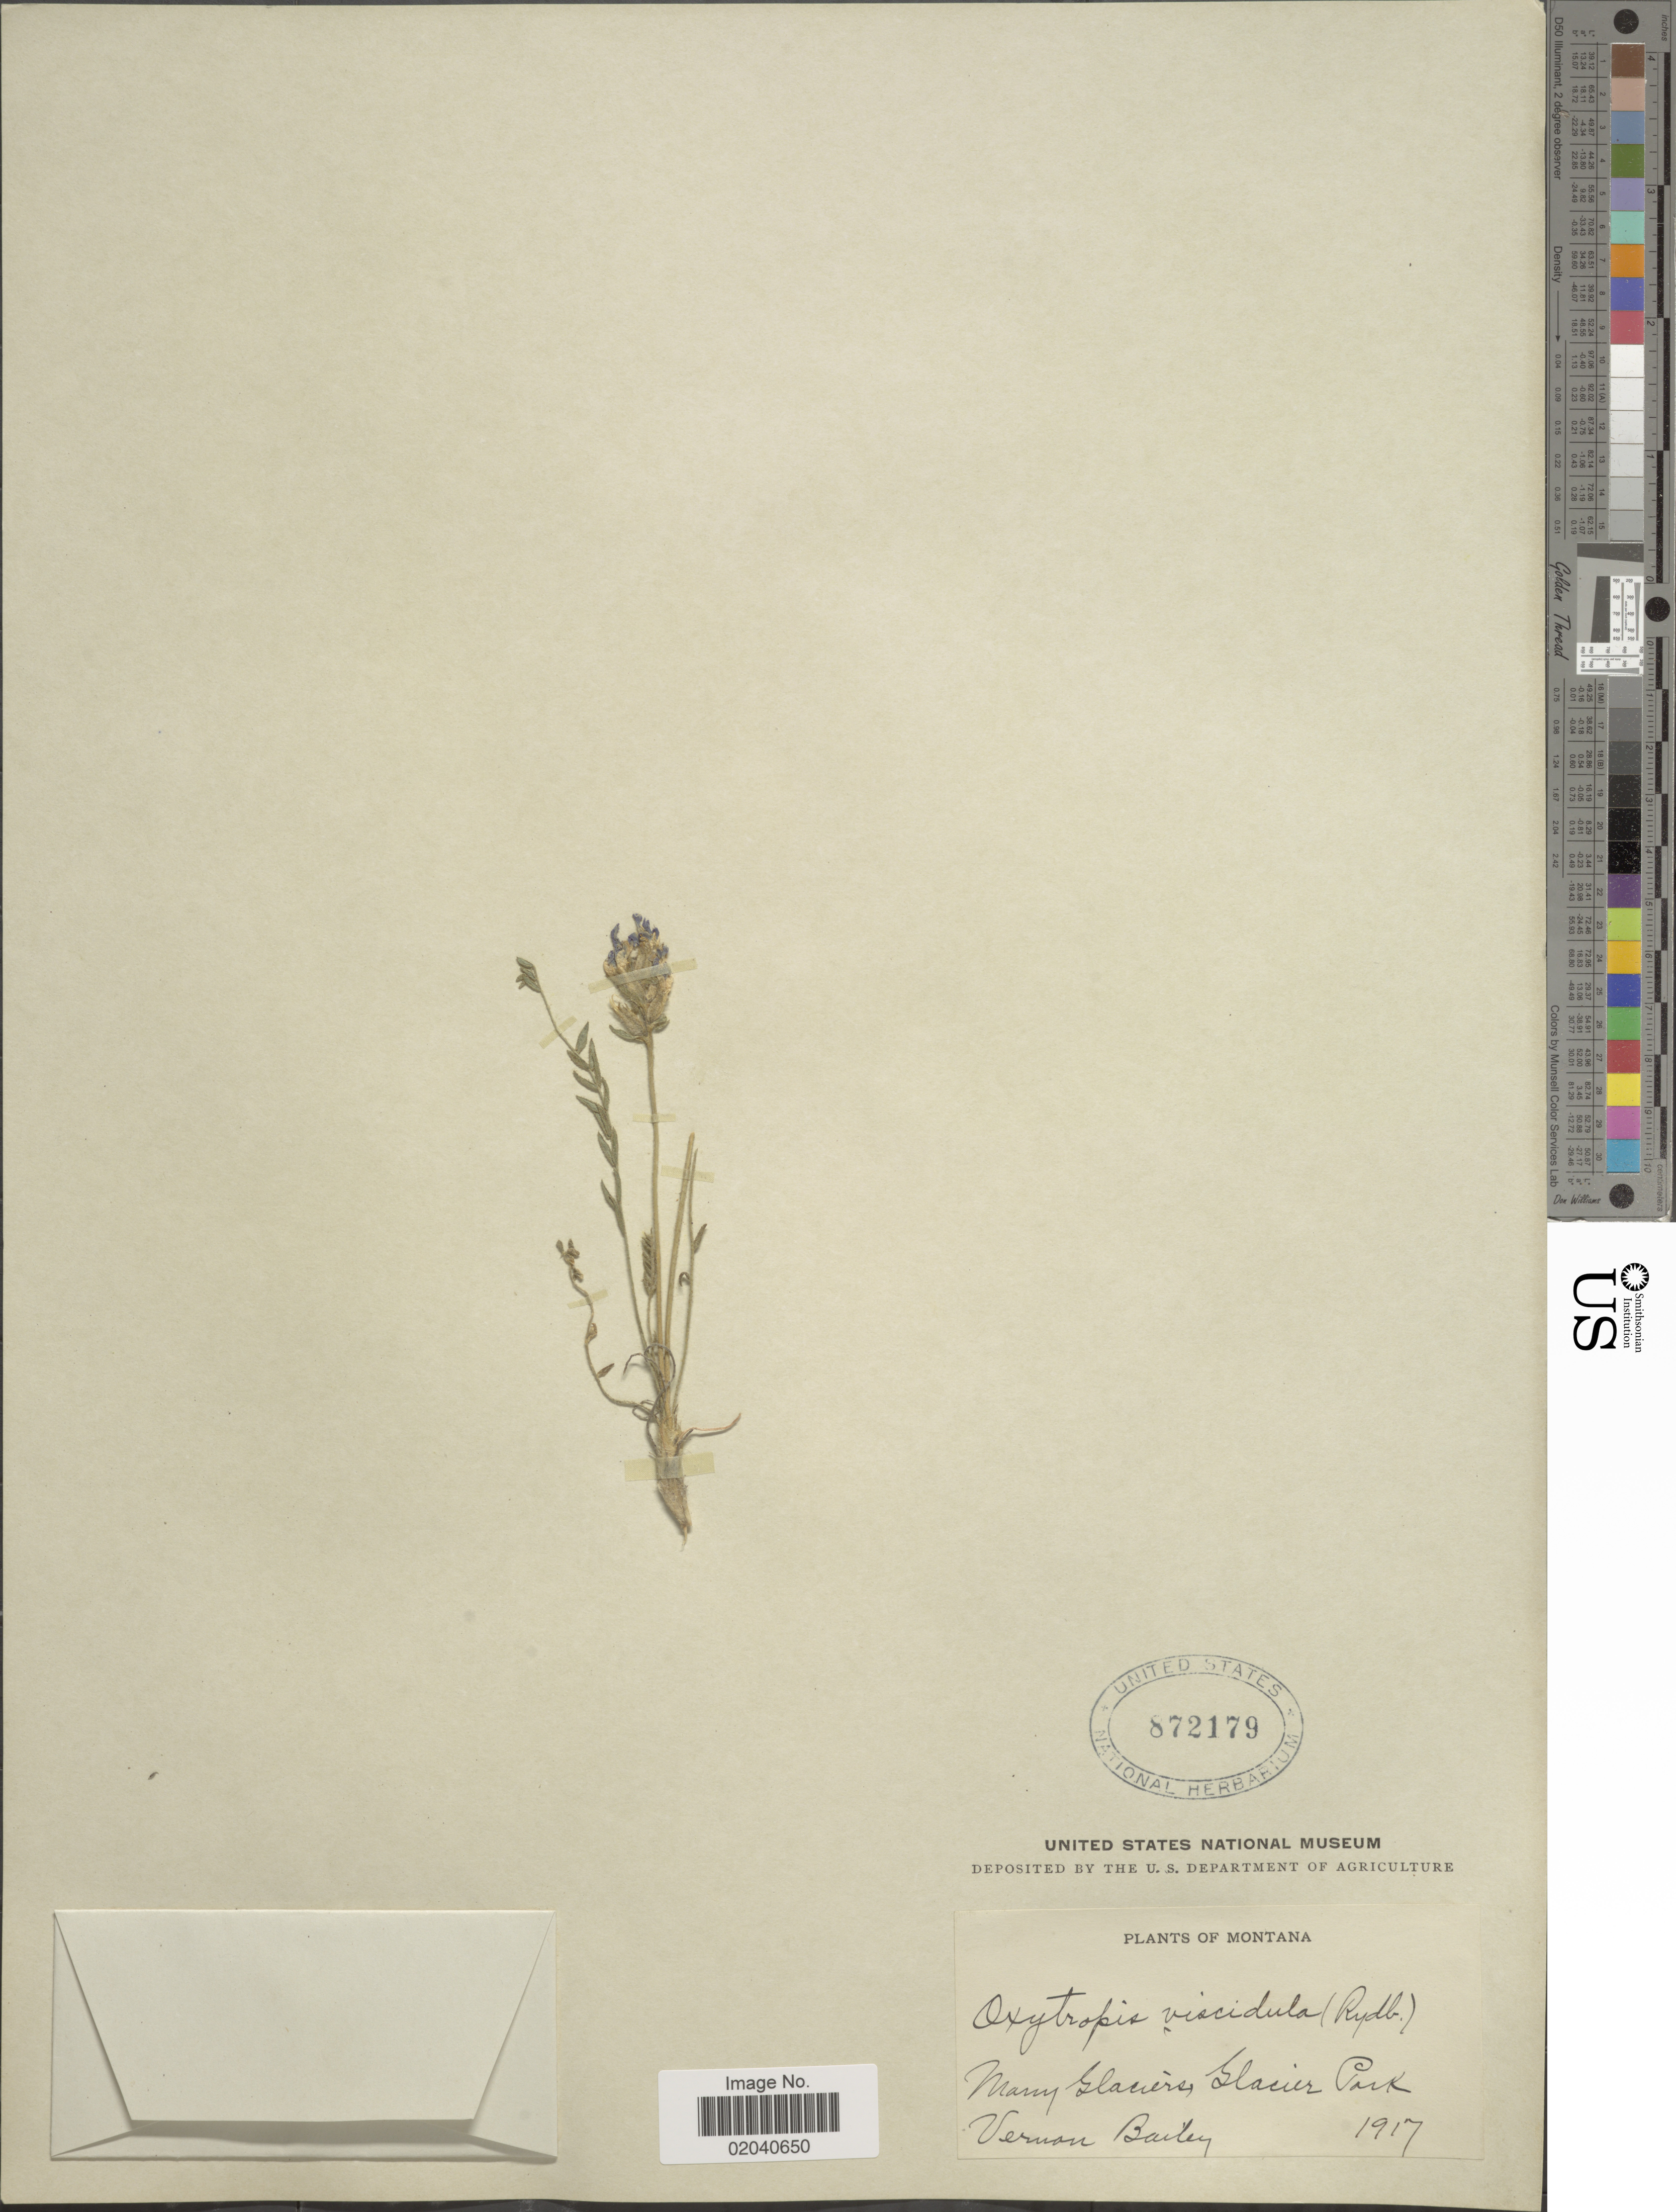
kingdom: Plantae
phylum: Tracheophyta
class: Magnoliopsida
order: Fabales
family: Fabaceae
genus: Oxytropis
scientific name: Oxytropis viscida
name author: Nutt.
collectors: V. O. Bailey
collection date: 1917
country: United States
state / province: Montana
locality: Many Glaciers, Glacier Park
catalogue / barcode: US 872179